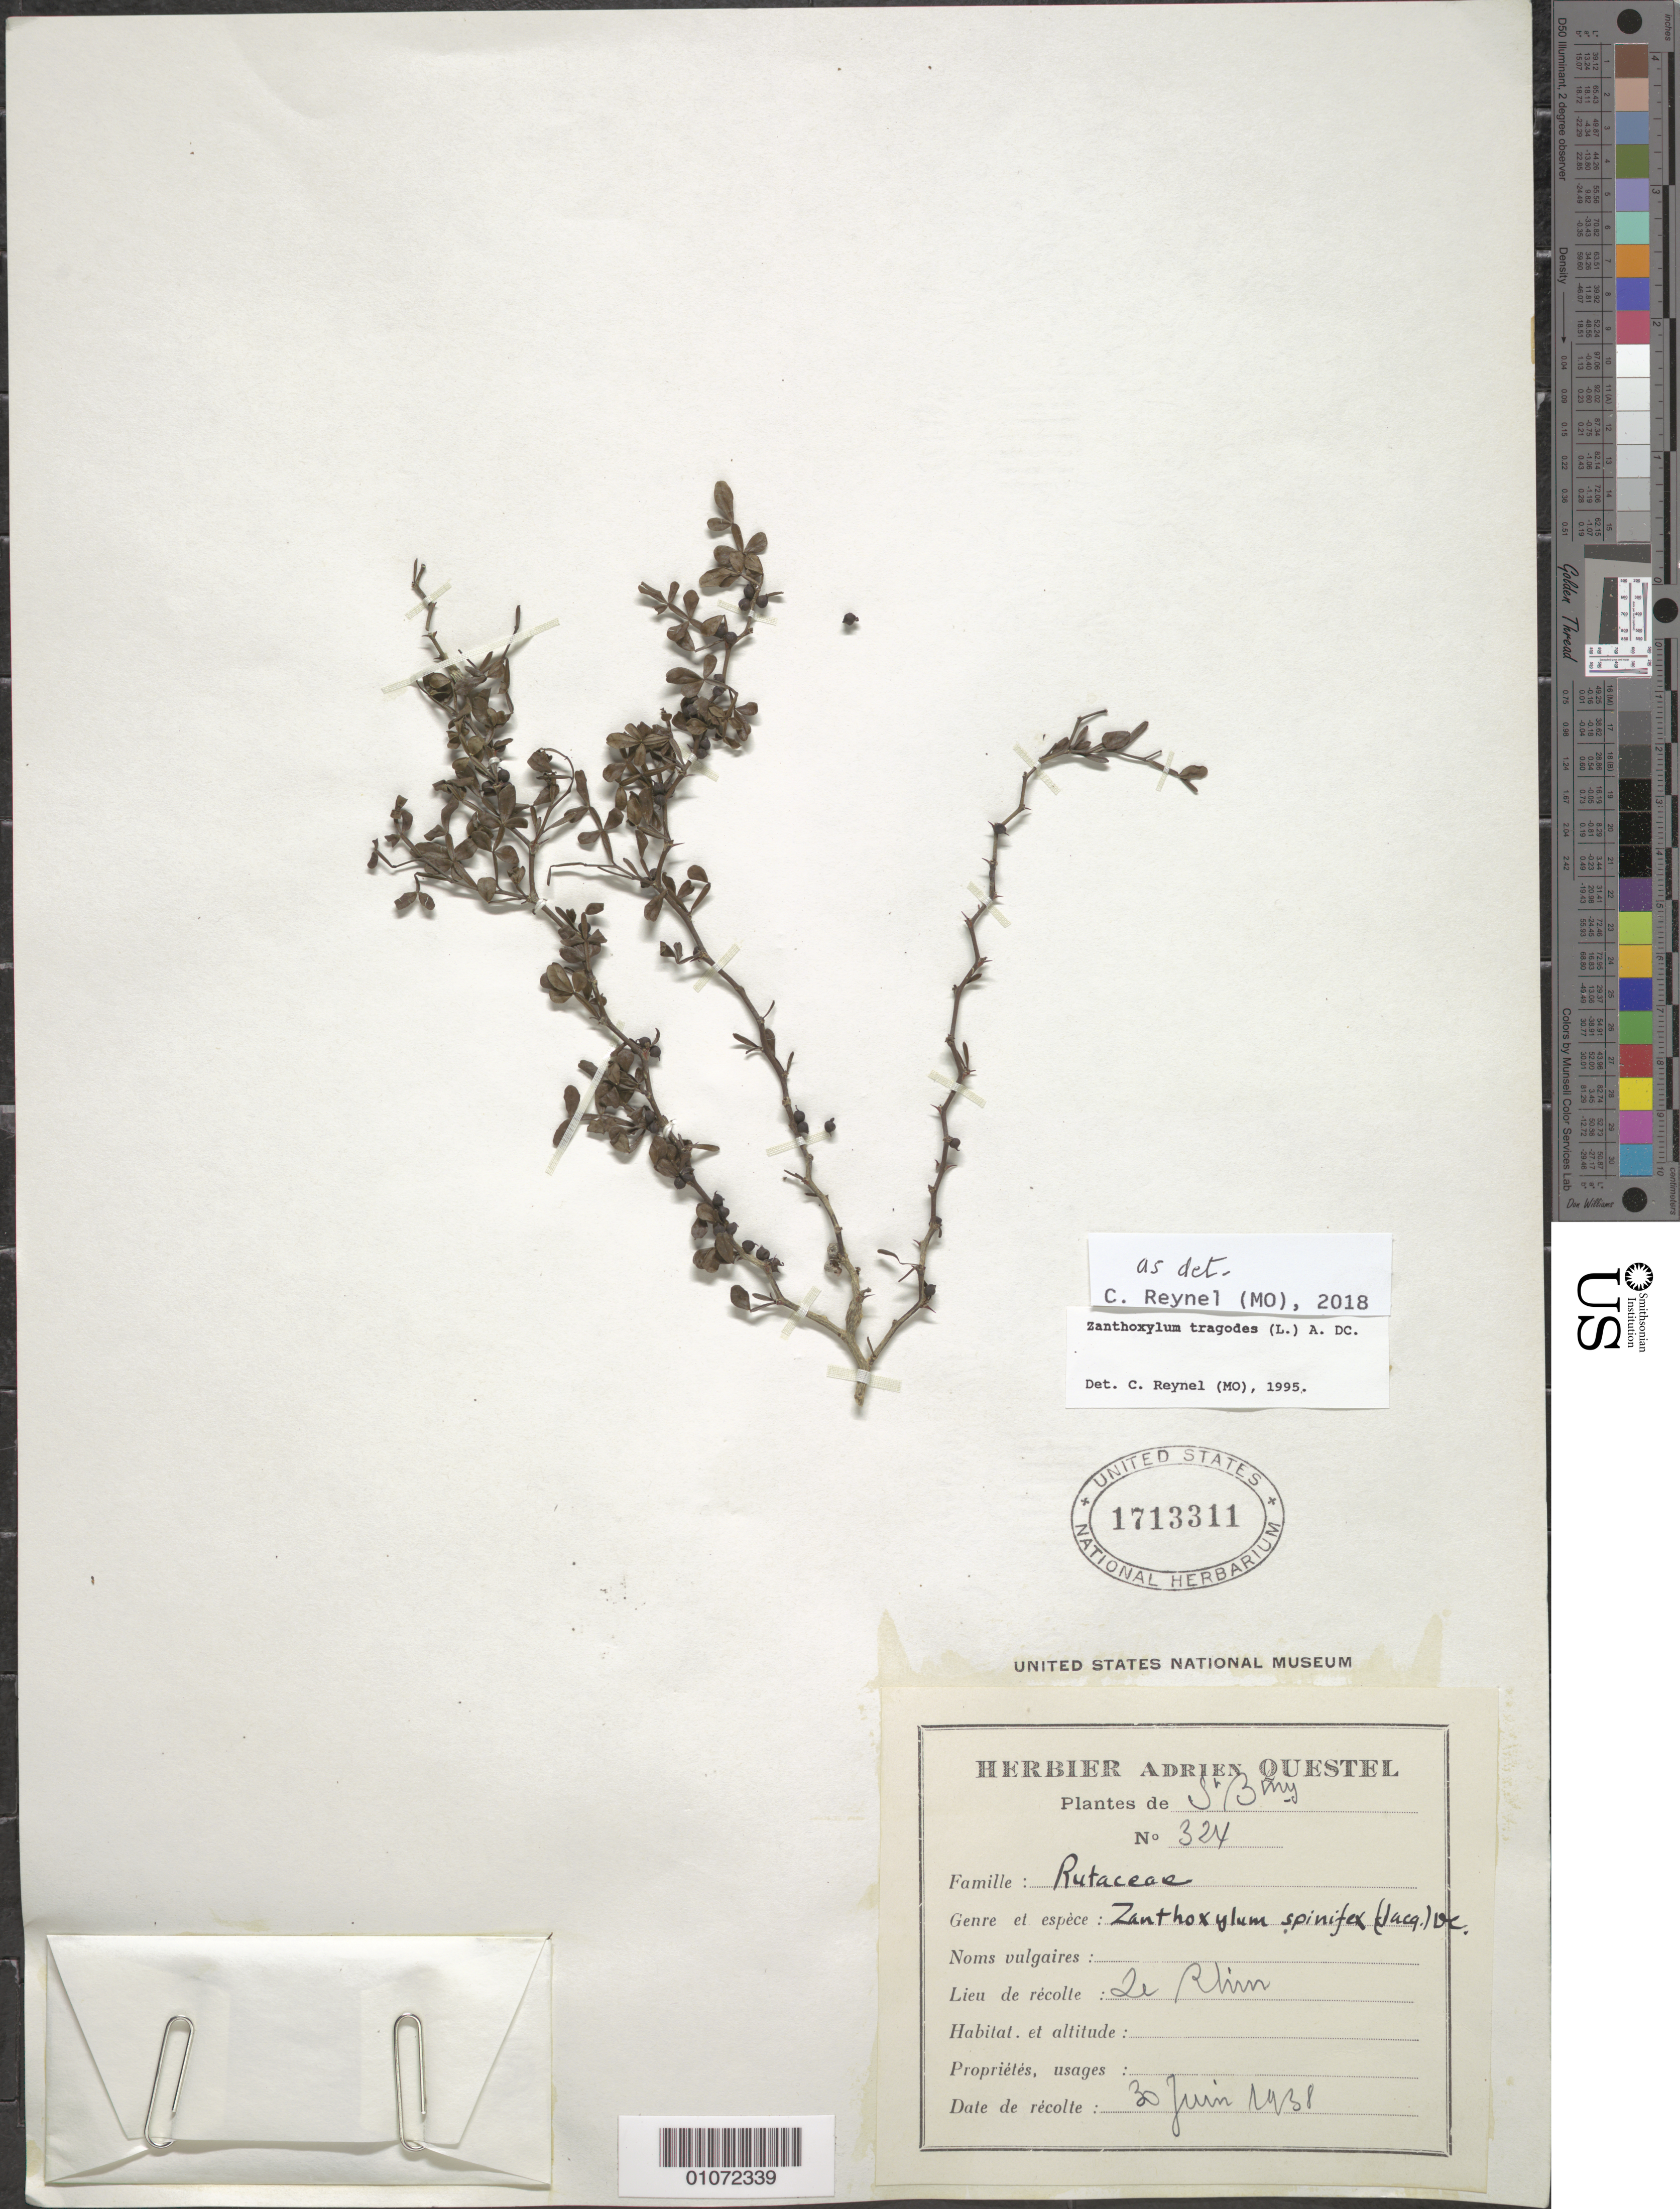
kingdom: Plantae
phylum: Tracheophyta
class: Magnoliopsida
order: Sapindales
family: Rutaceae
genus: Zanthoxylum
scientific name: Zanthoxylum tragodes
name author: (L.) DC.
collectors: A. Questel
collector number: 324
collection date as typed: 30 Jun 1938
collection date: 1938-06-30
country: Saint Barthélemy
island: St. Barthélemy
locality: Le Rhin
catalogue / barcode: US 1713311